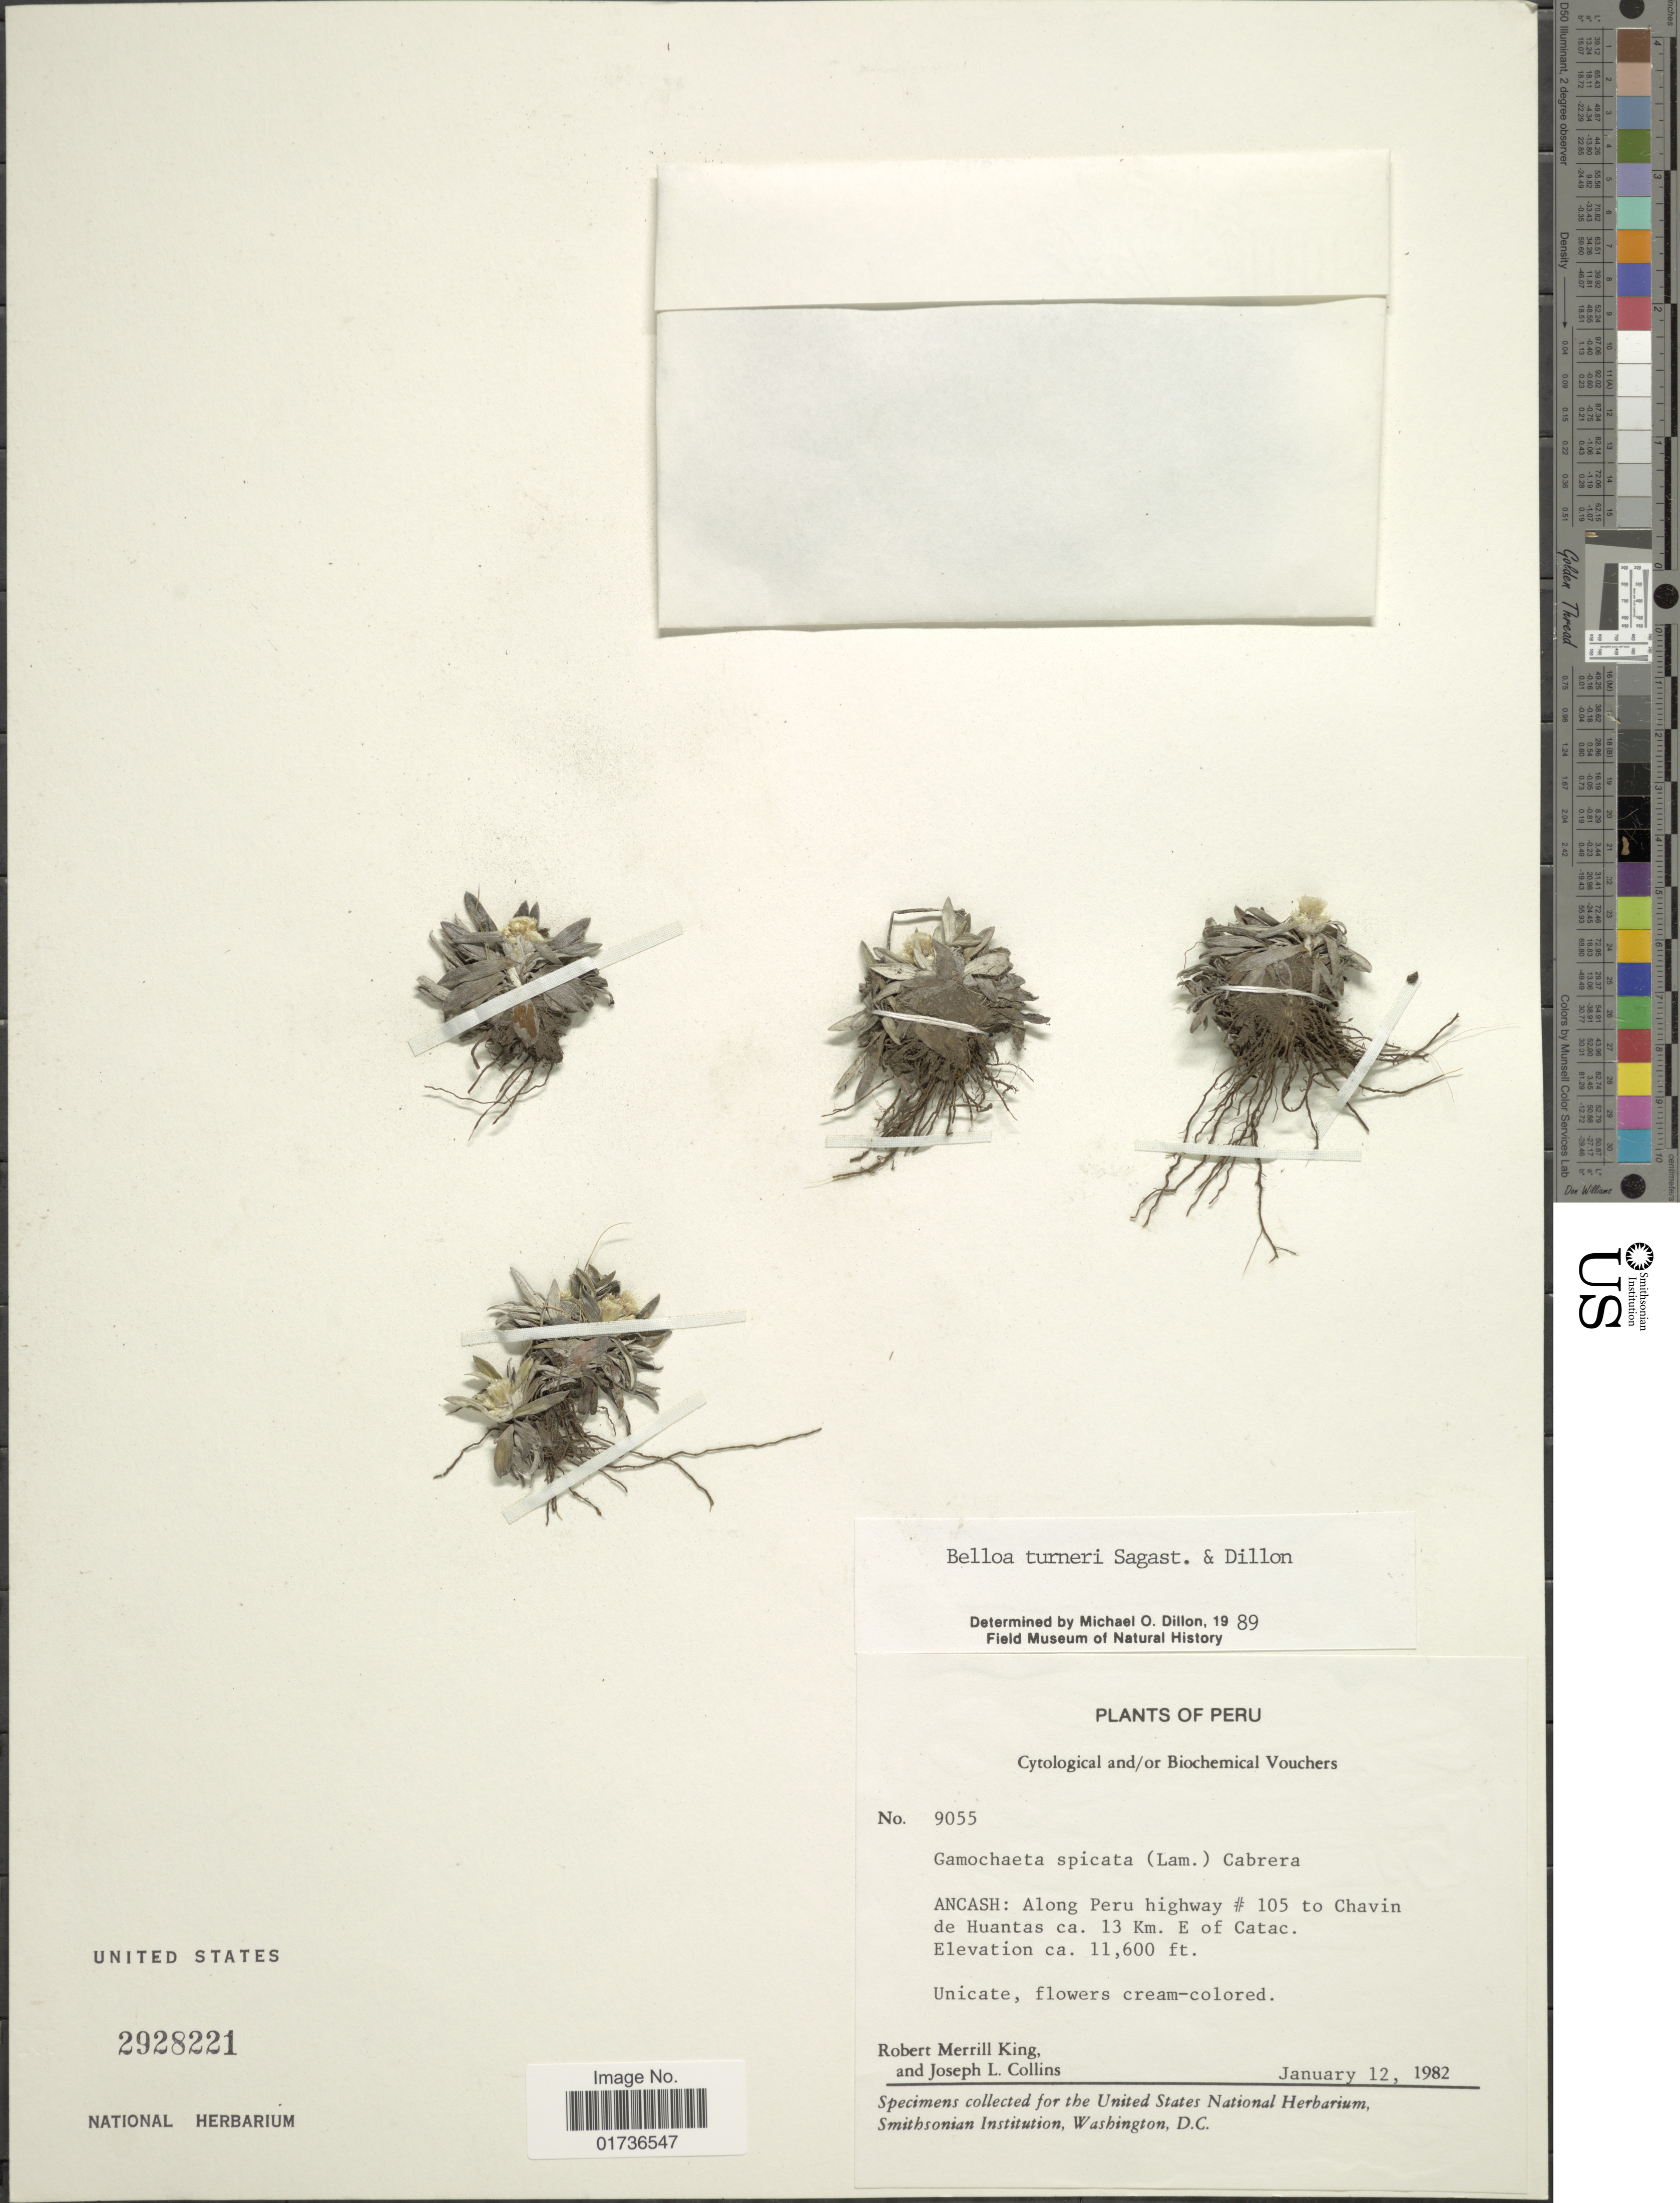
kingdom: Plantae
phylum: Tracheophyta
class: Magnoliopsida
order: Asterales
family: Asteraceae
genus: Belloa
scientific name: Belloa turneri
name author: Sagást. & M.O. Dillon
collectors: R. M. King & J. L. Collins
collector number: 9055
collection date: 1982-01-12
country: Peru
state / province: Ancash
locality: Along Peru highway # 105 to Chavin de Huantas ca. 13 Km E of Catac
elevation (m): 3536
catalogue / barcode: US 2928221